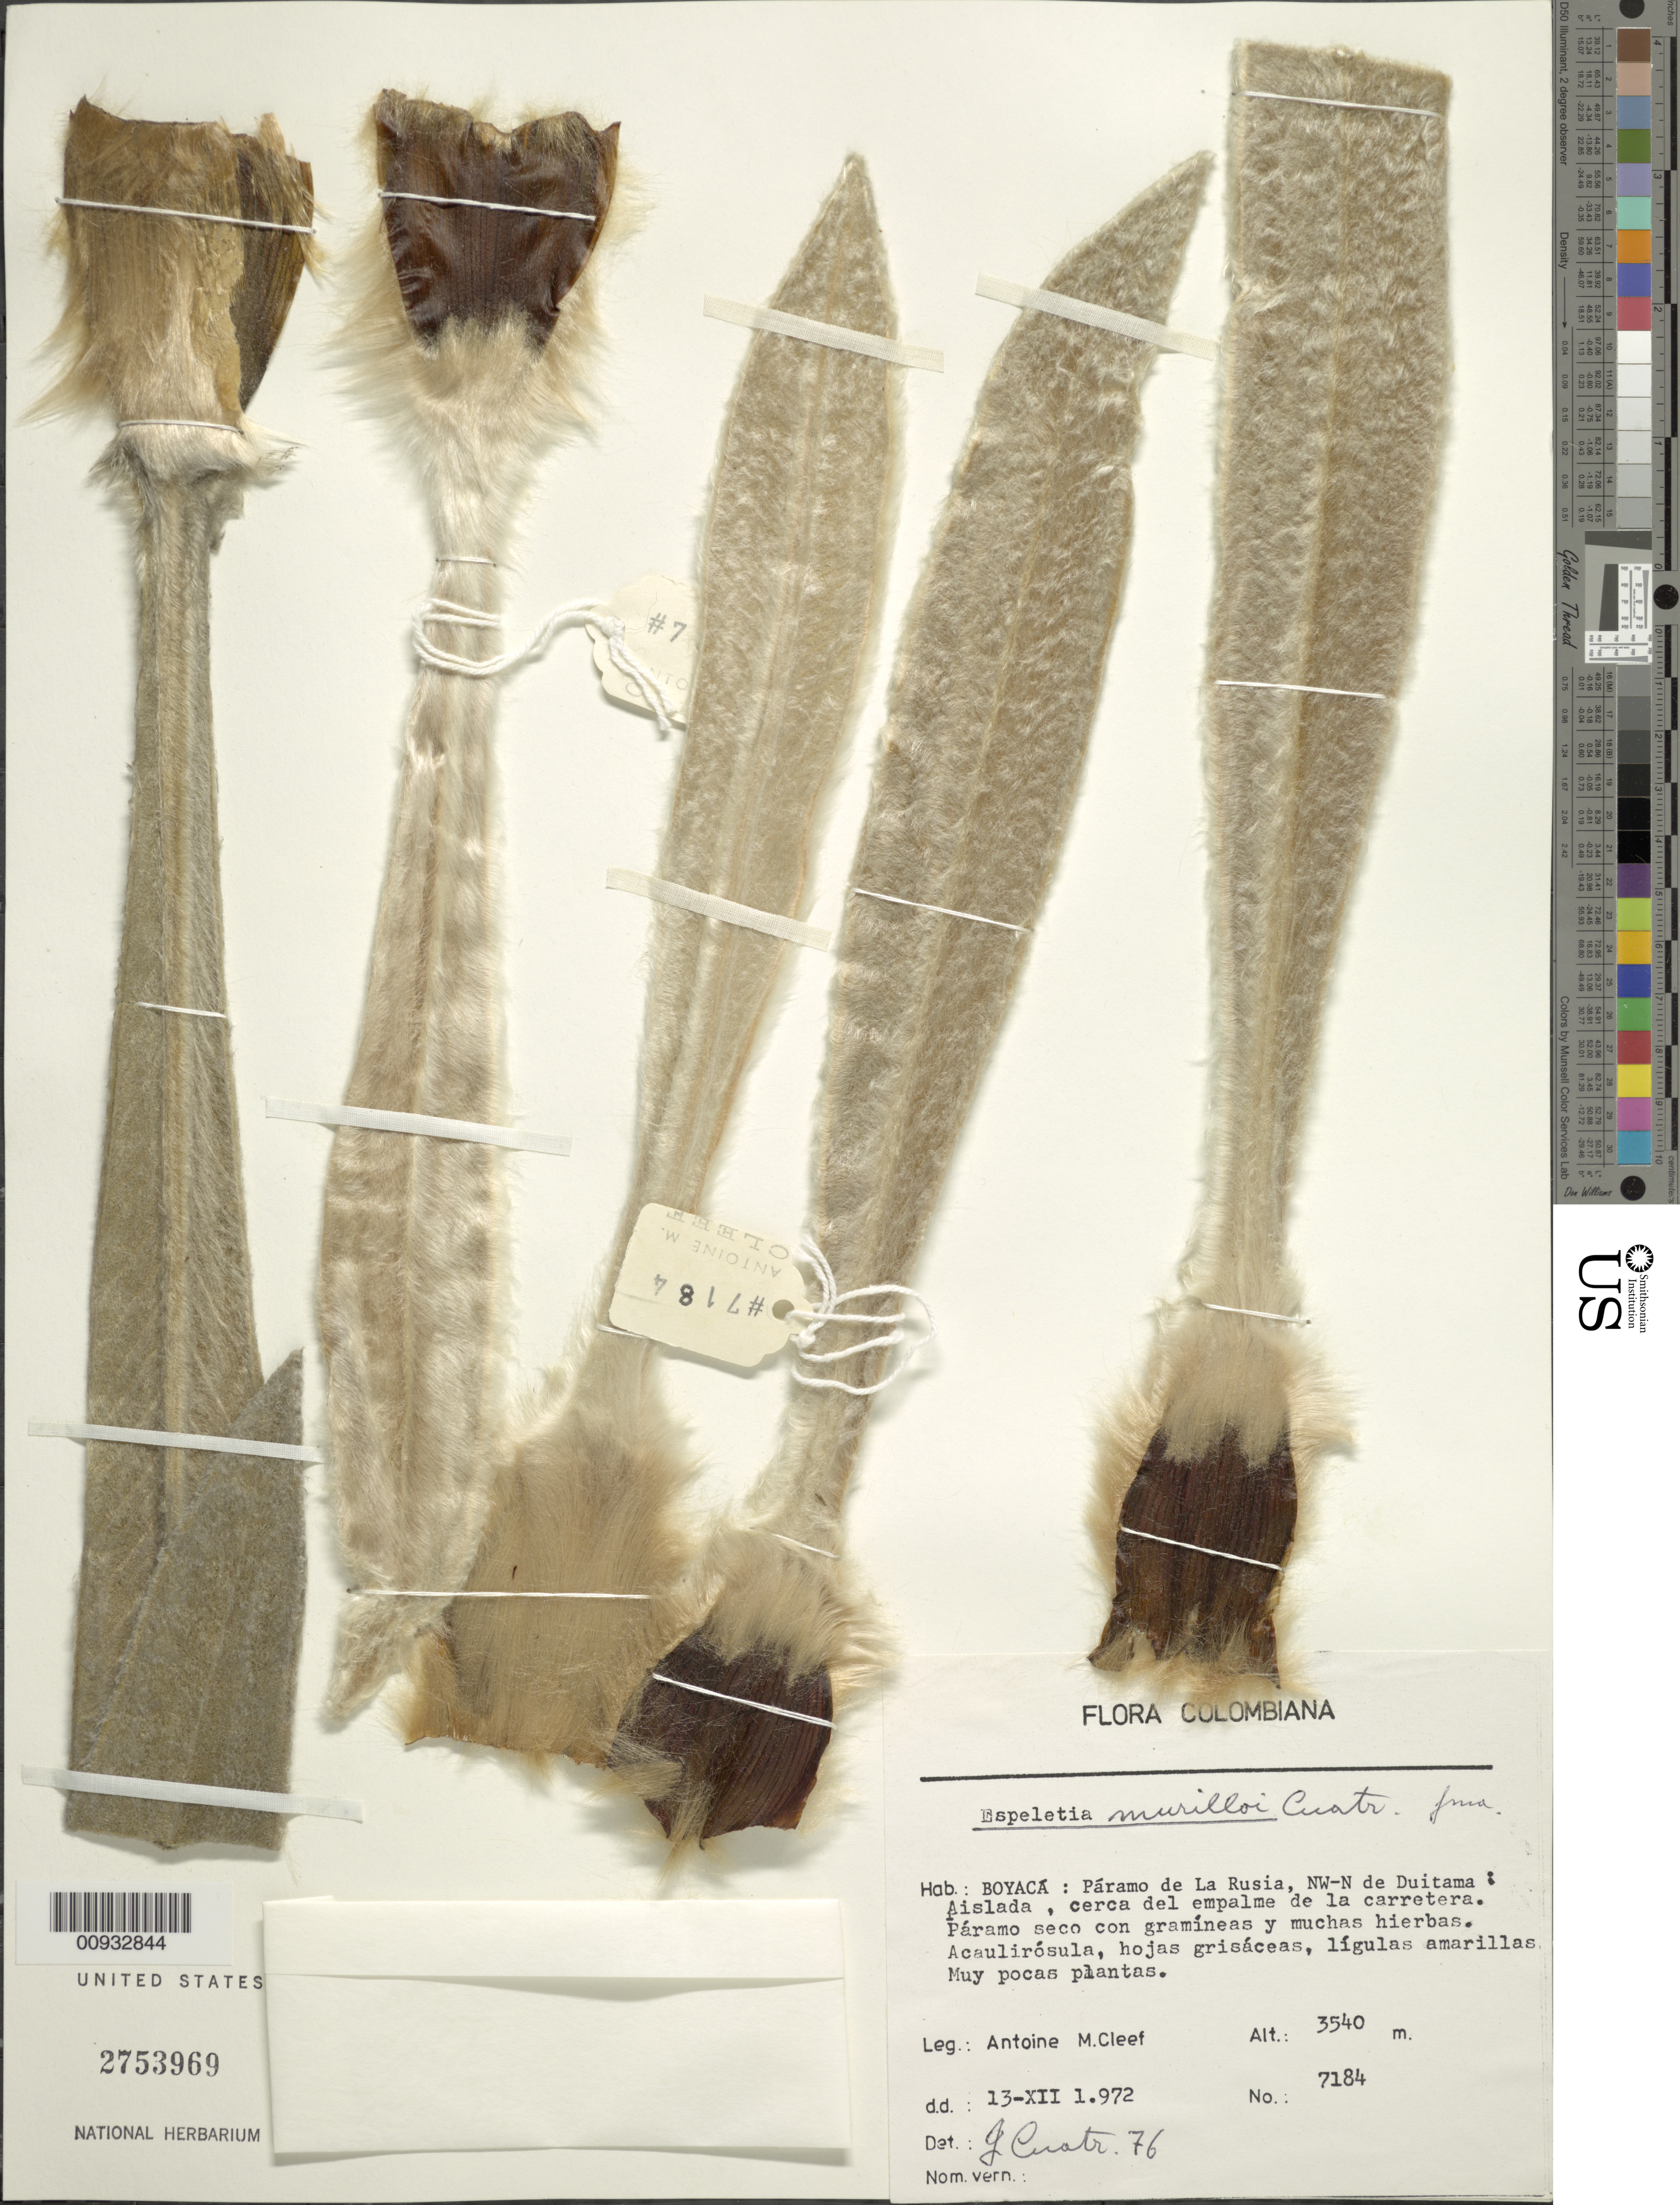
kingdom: Plantae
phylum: Tracheophyta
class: Magnoliopsida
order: Asterales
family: Asteraceae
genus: Espeletia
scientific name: Espeletia murilloi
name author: Cuatrec.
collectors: A. M. Cleef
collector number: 7184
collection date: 1972-12-13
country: Colombia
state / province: Boyacá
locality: Paramo de La Rusia, NW-N de Duitama, Aislada, cerca del empalme de la carretera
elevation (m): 3540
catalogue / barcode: US 2753969